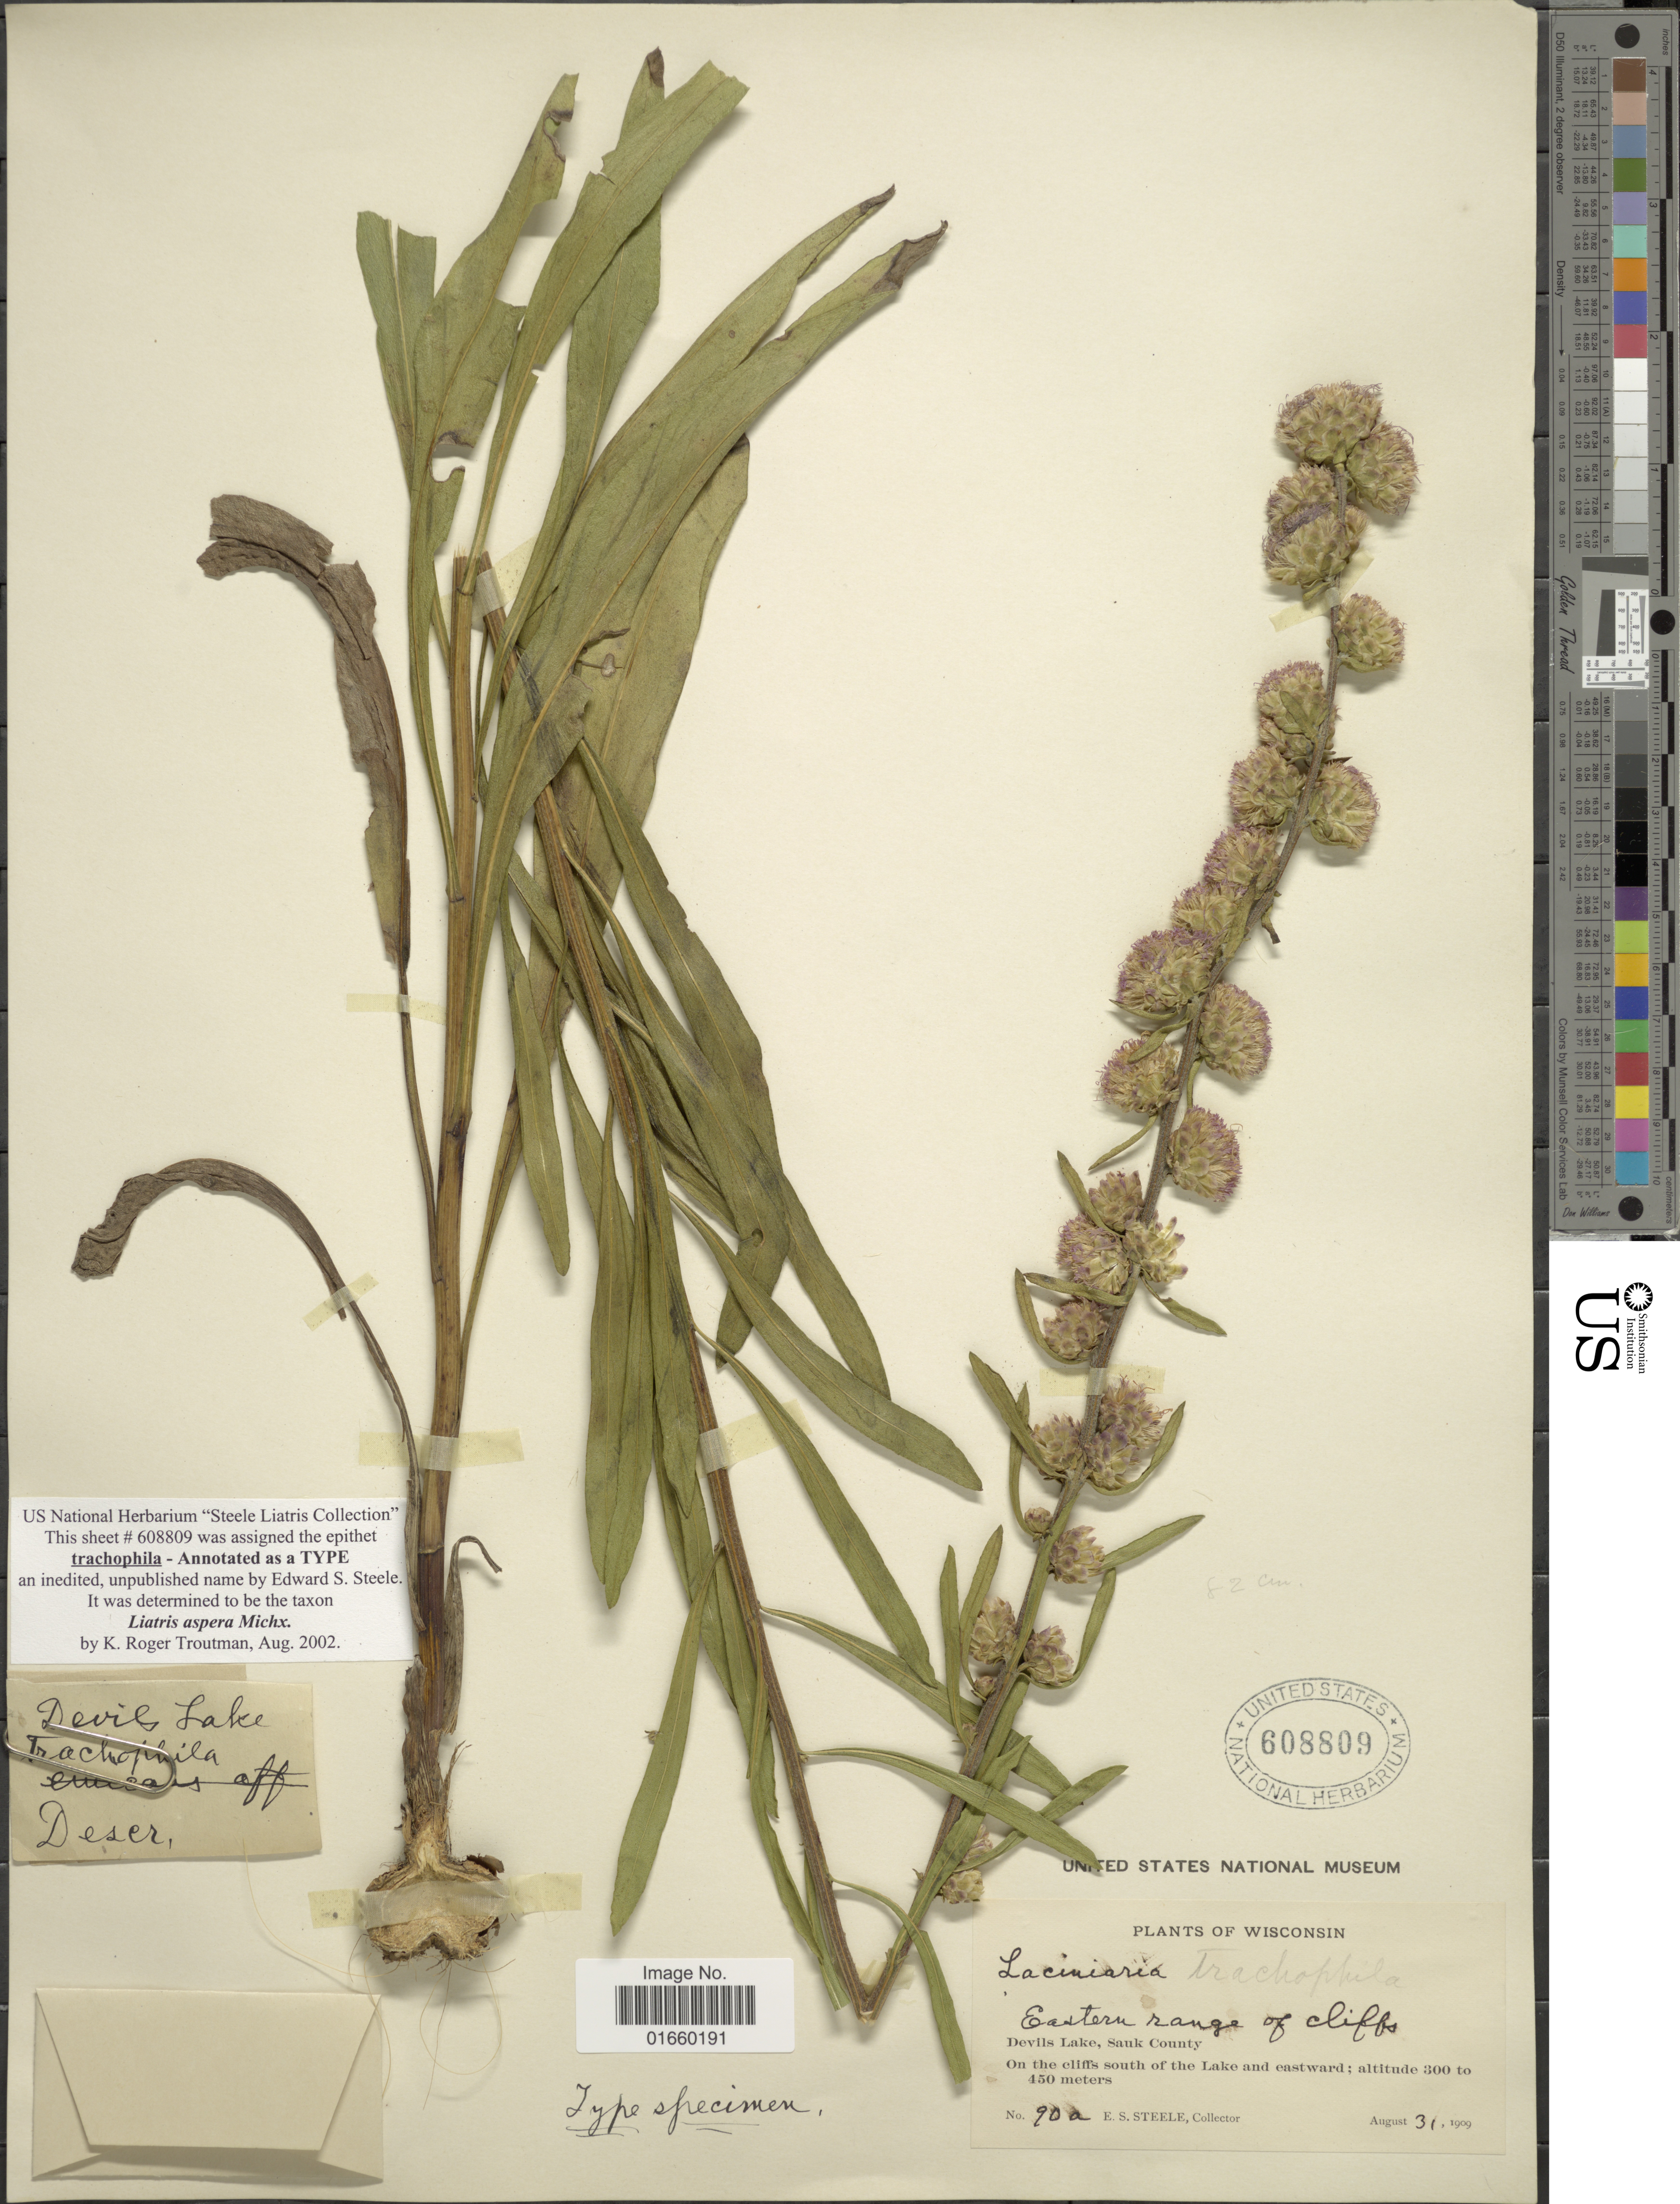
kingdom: Plantae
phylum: Tracheophyta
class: Magnoliopsida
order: Asterales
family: Asteraceae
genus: Liatris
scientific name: Liatris aspera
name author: Michx.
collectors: E. Steele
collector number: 90a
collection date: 1909-08-31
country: United States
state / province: Wisconsin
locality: Eastern range of cliffs, Devils Lake, Sauk County, On the cliffs south of the Lake and eastward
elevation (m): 300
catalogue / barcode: US 608809